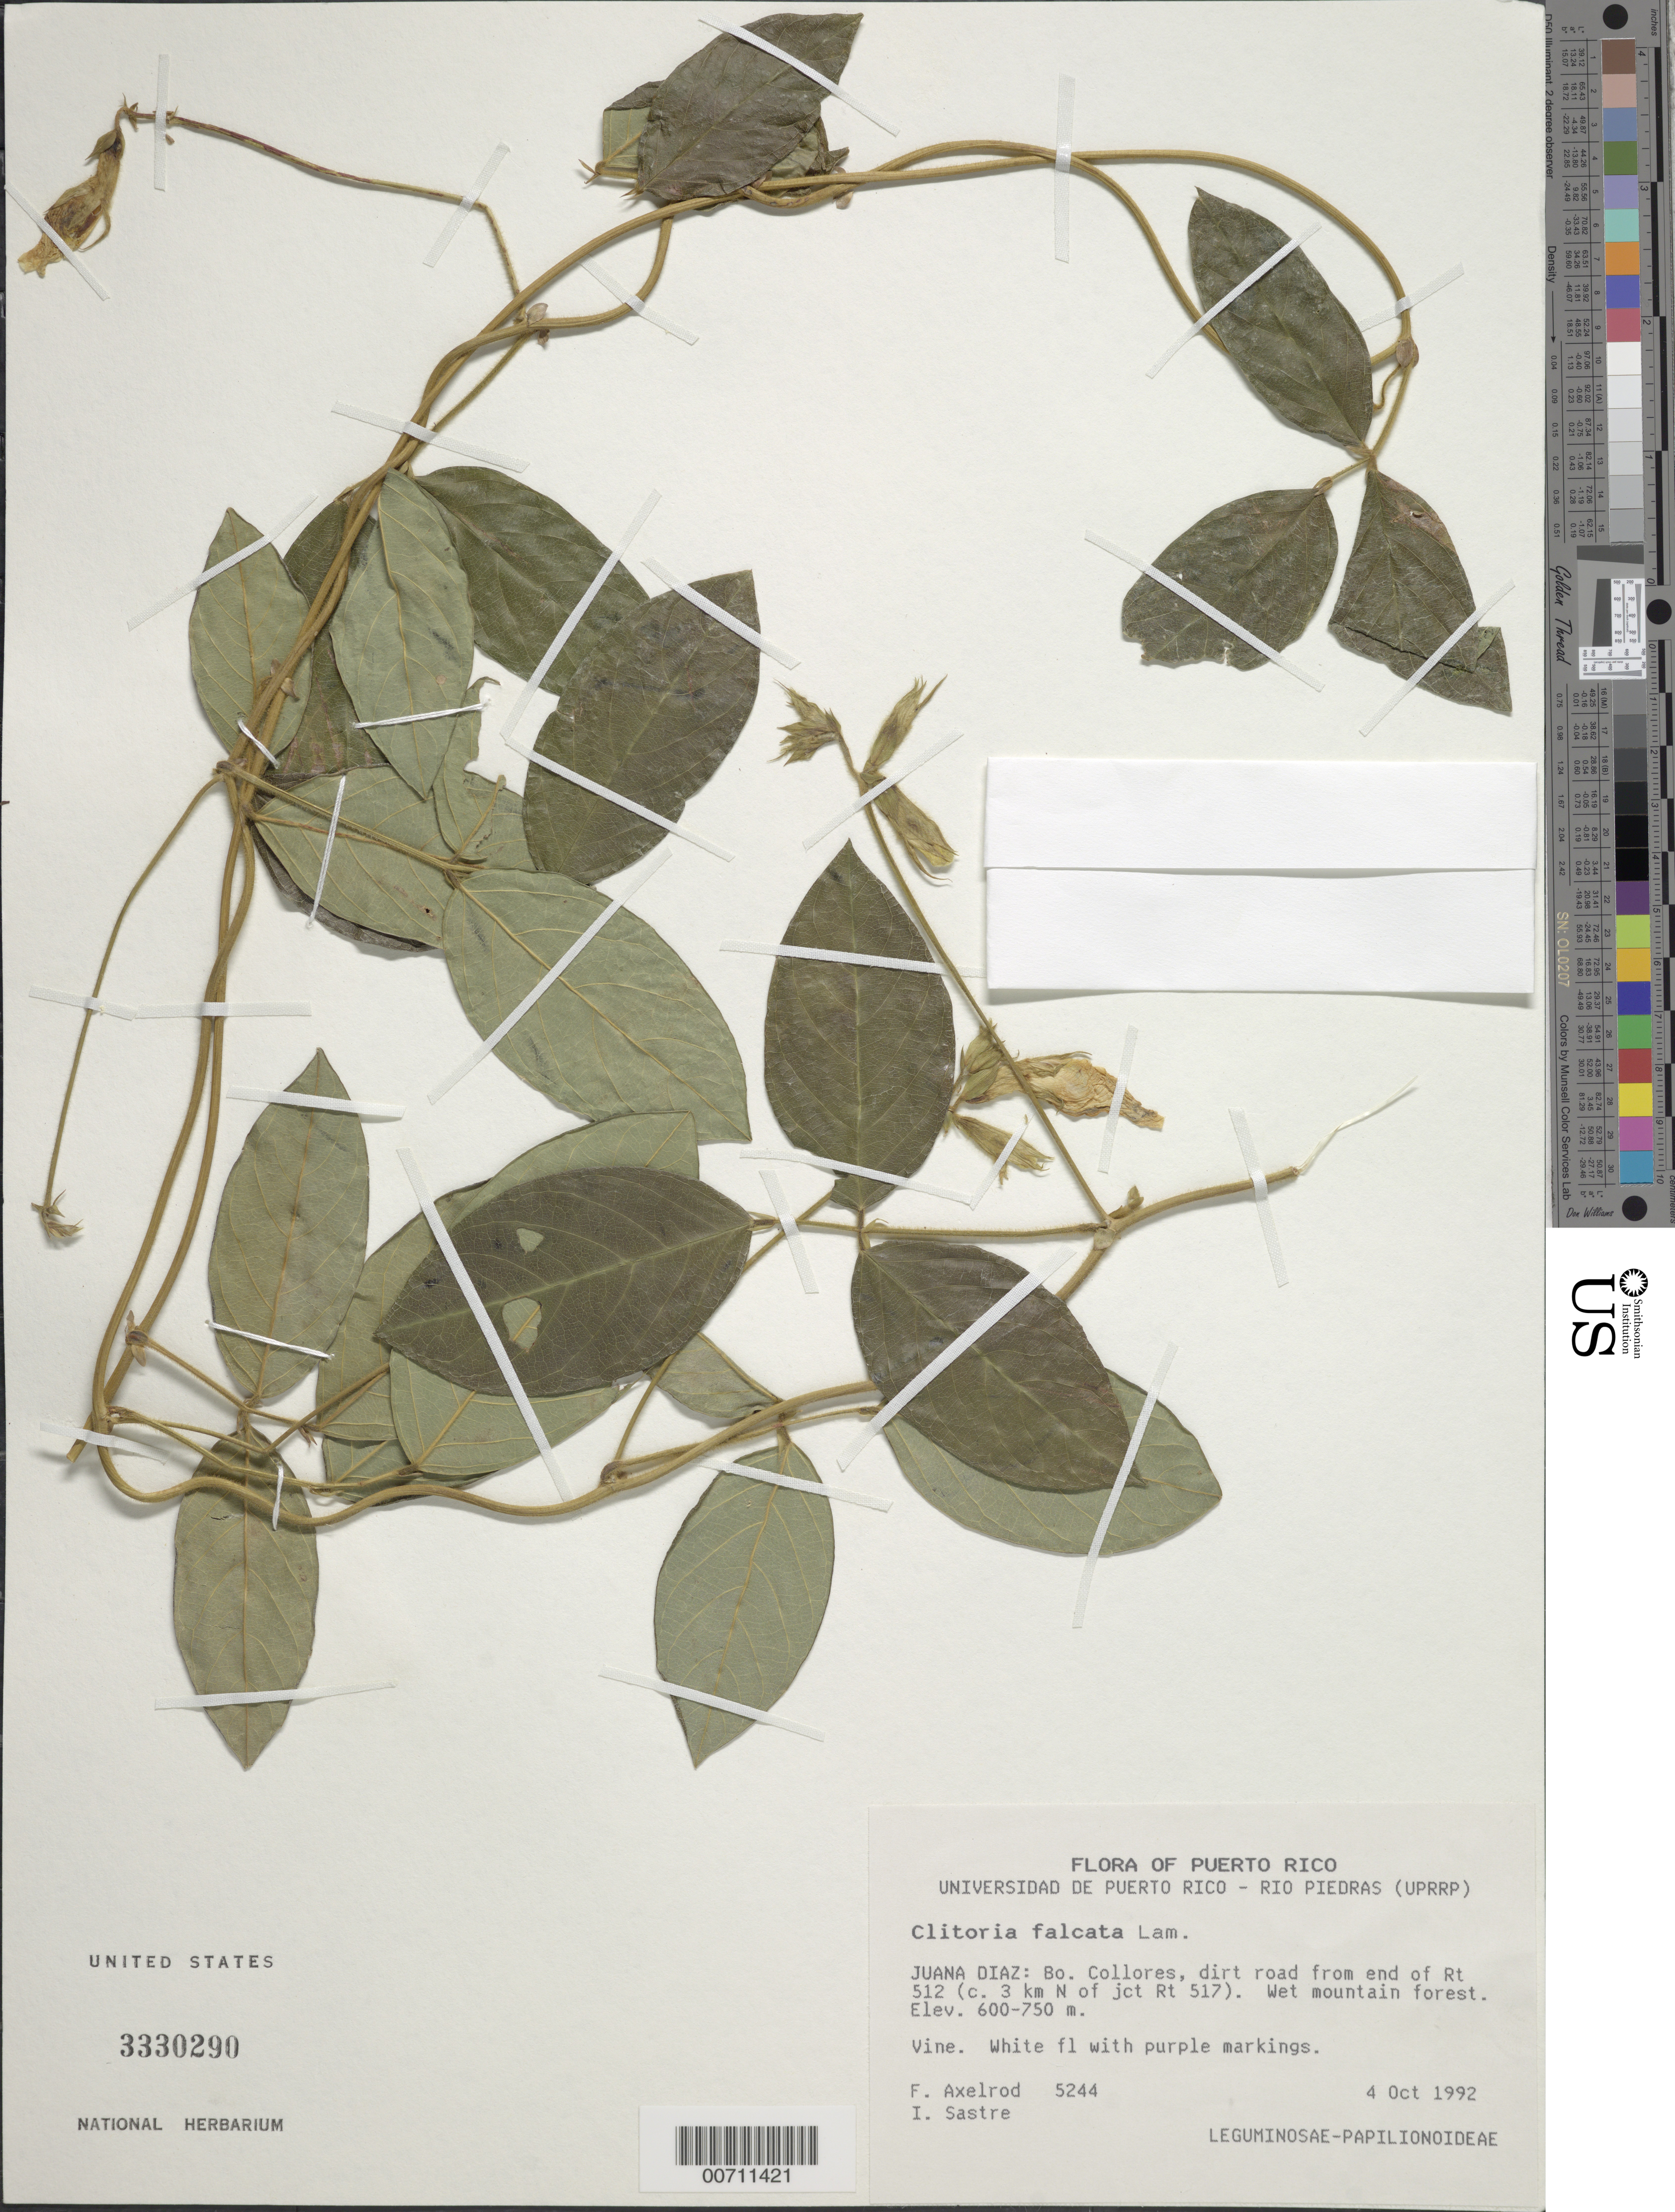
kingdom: Plantae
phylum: Tracheophyta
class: Magnoliopsida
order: Fabales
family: Fabaceae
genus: Clitoria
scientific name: Clitoria rubiginosa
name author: Juss.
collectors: F. S. Axelrod & I. Sastre-de Jesús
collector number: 5244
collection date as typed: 04 Oct 1992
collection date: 1992-10-04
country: Puerto Rico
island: Greater Antilles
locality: Juana Diaz: Bo. Collores, dirt road from en of Rt 512 (c. 3 km N of jct Rt 517)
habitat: Wet mountain forest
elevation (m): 600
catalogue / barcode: US 3330290